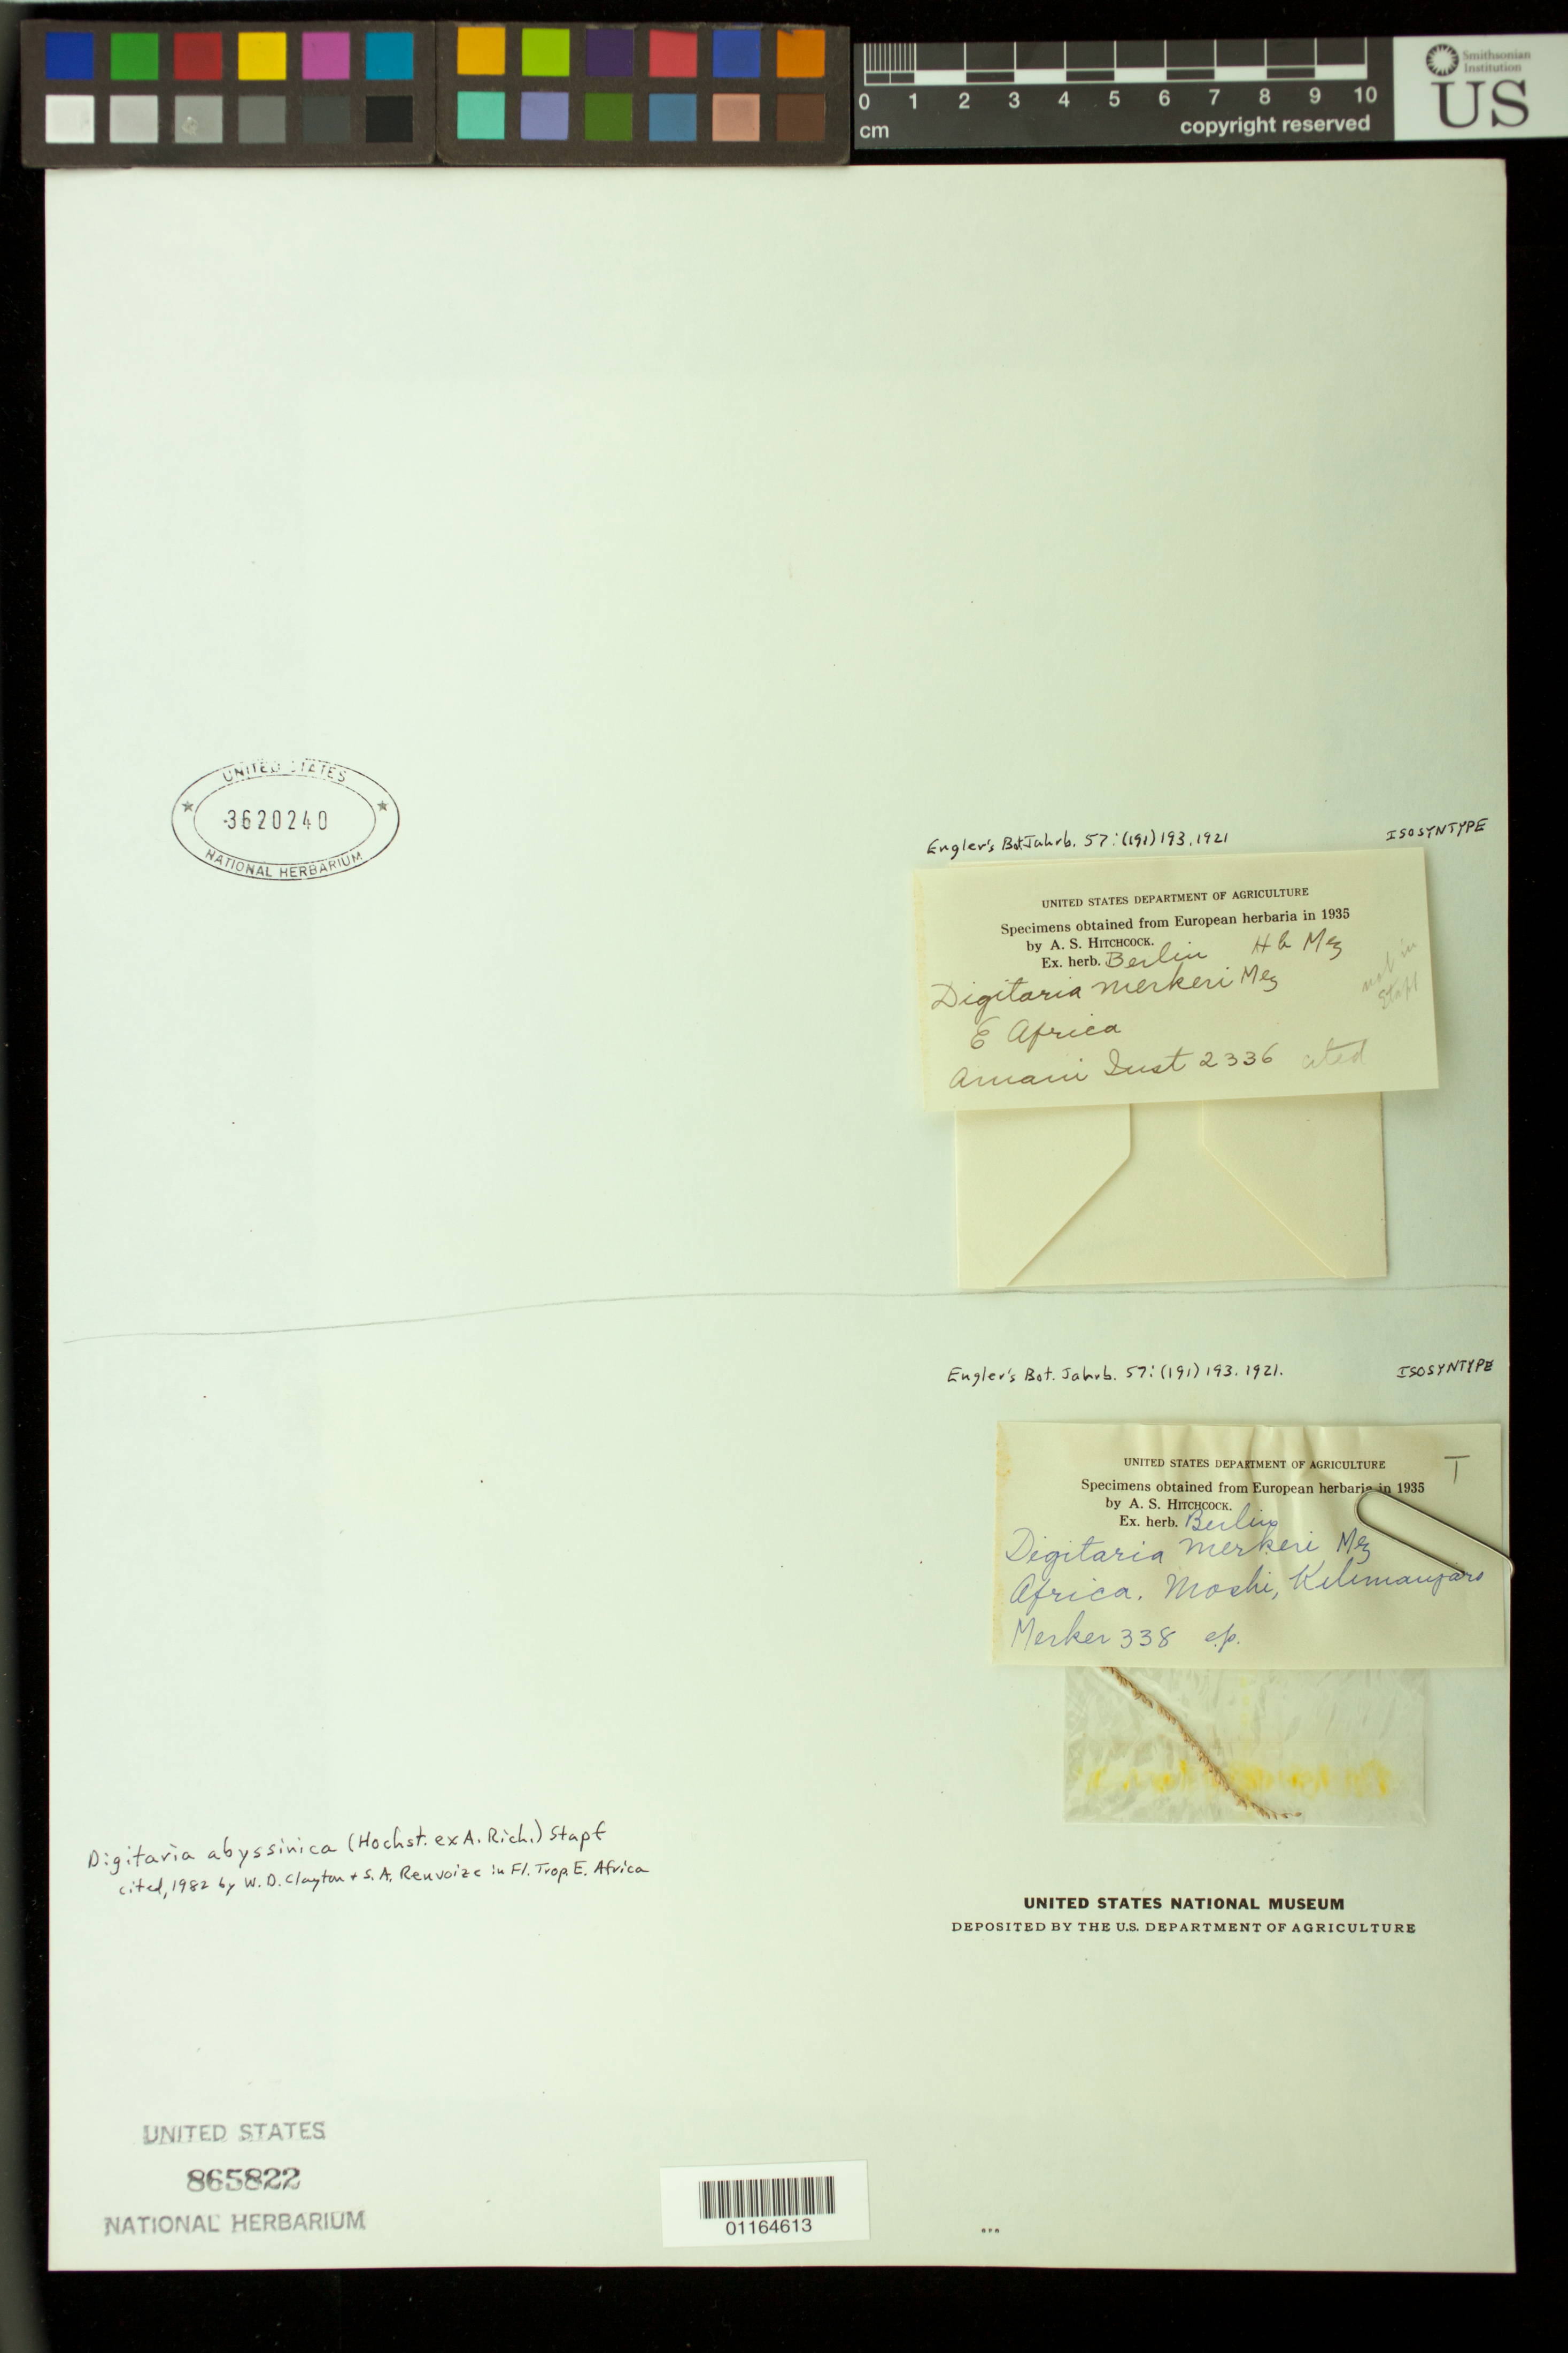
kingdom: Plantae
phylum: Tracheophyta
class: Liliopsida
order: Poales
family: Poaceae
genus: Digitaria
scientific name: Digitaria merkeri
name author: Mez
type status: Isosyntype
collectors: Amani Inst.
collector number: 2336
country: Tanzania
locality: East Africa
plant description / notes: Fragmentary material of type specimen ex herb. Mez (Berlin)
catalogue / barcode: US 3620240-2